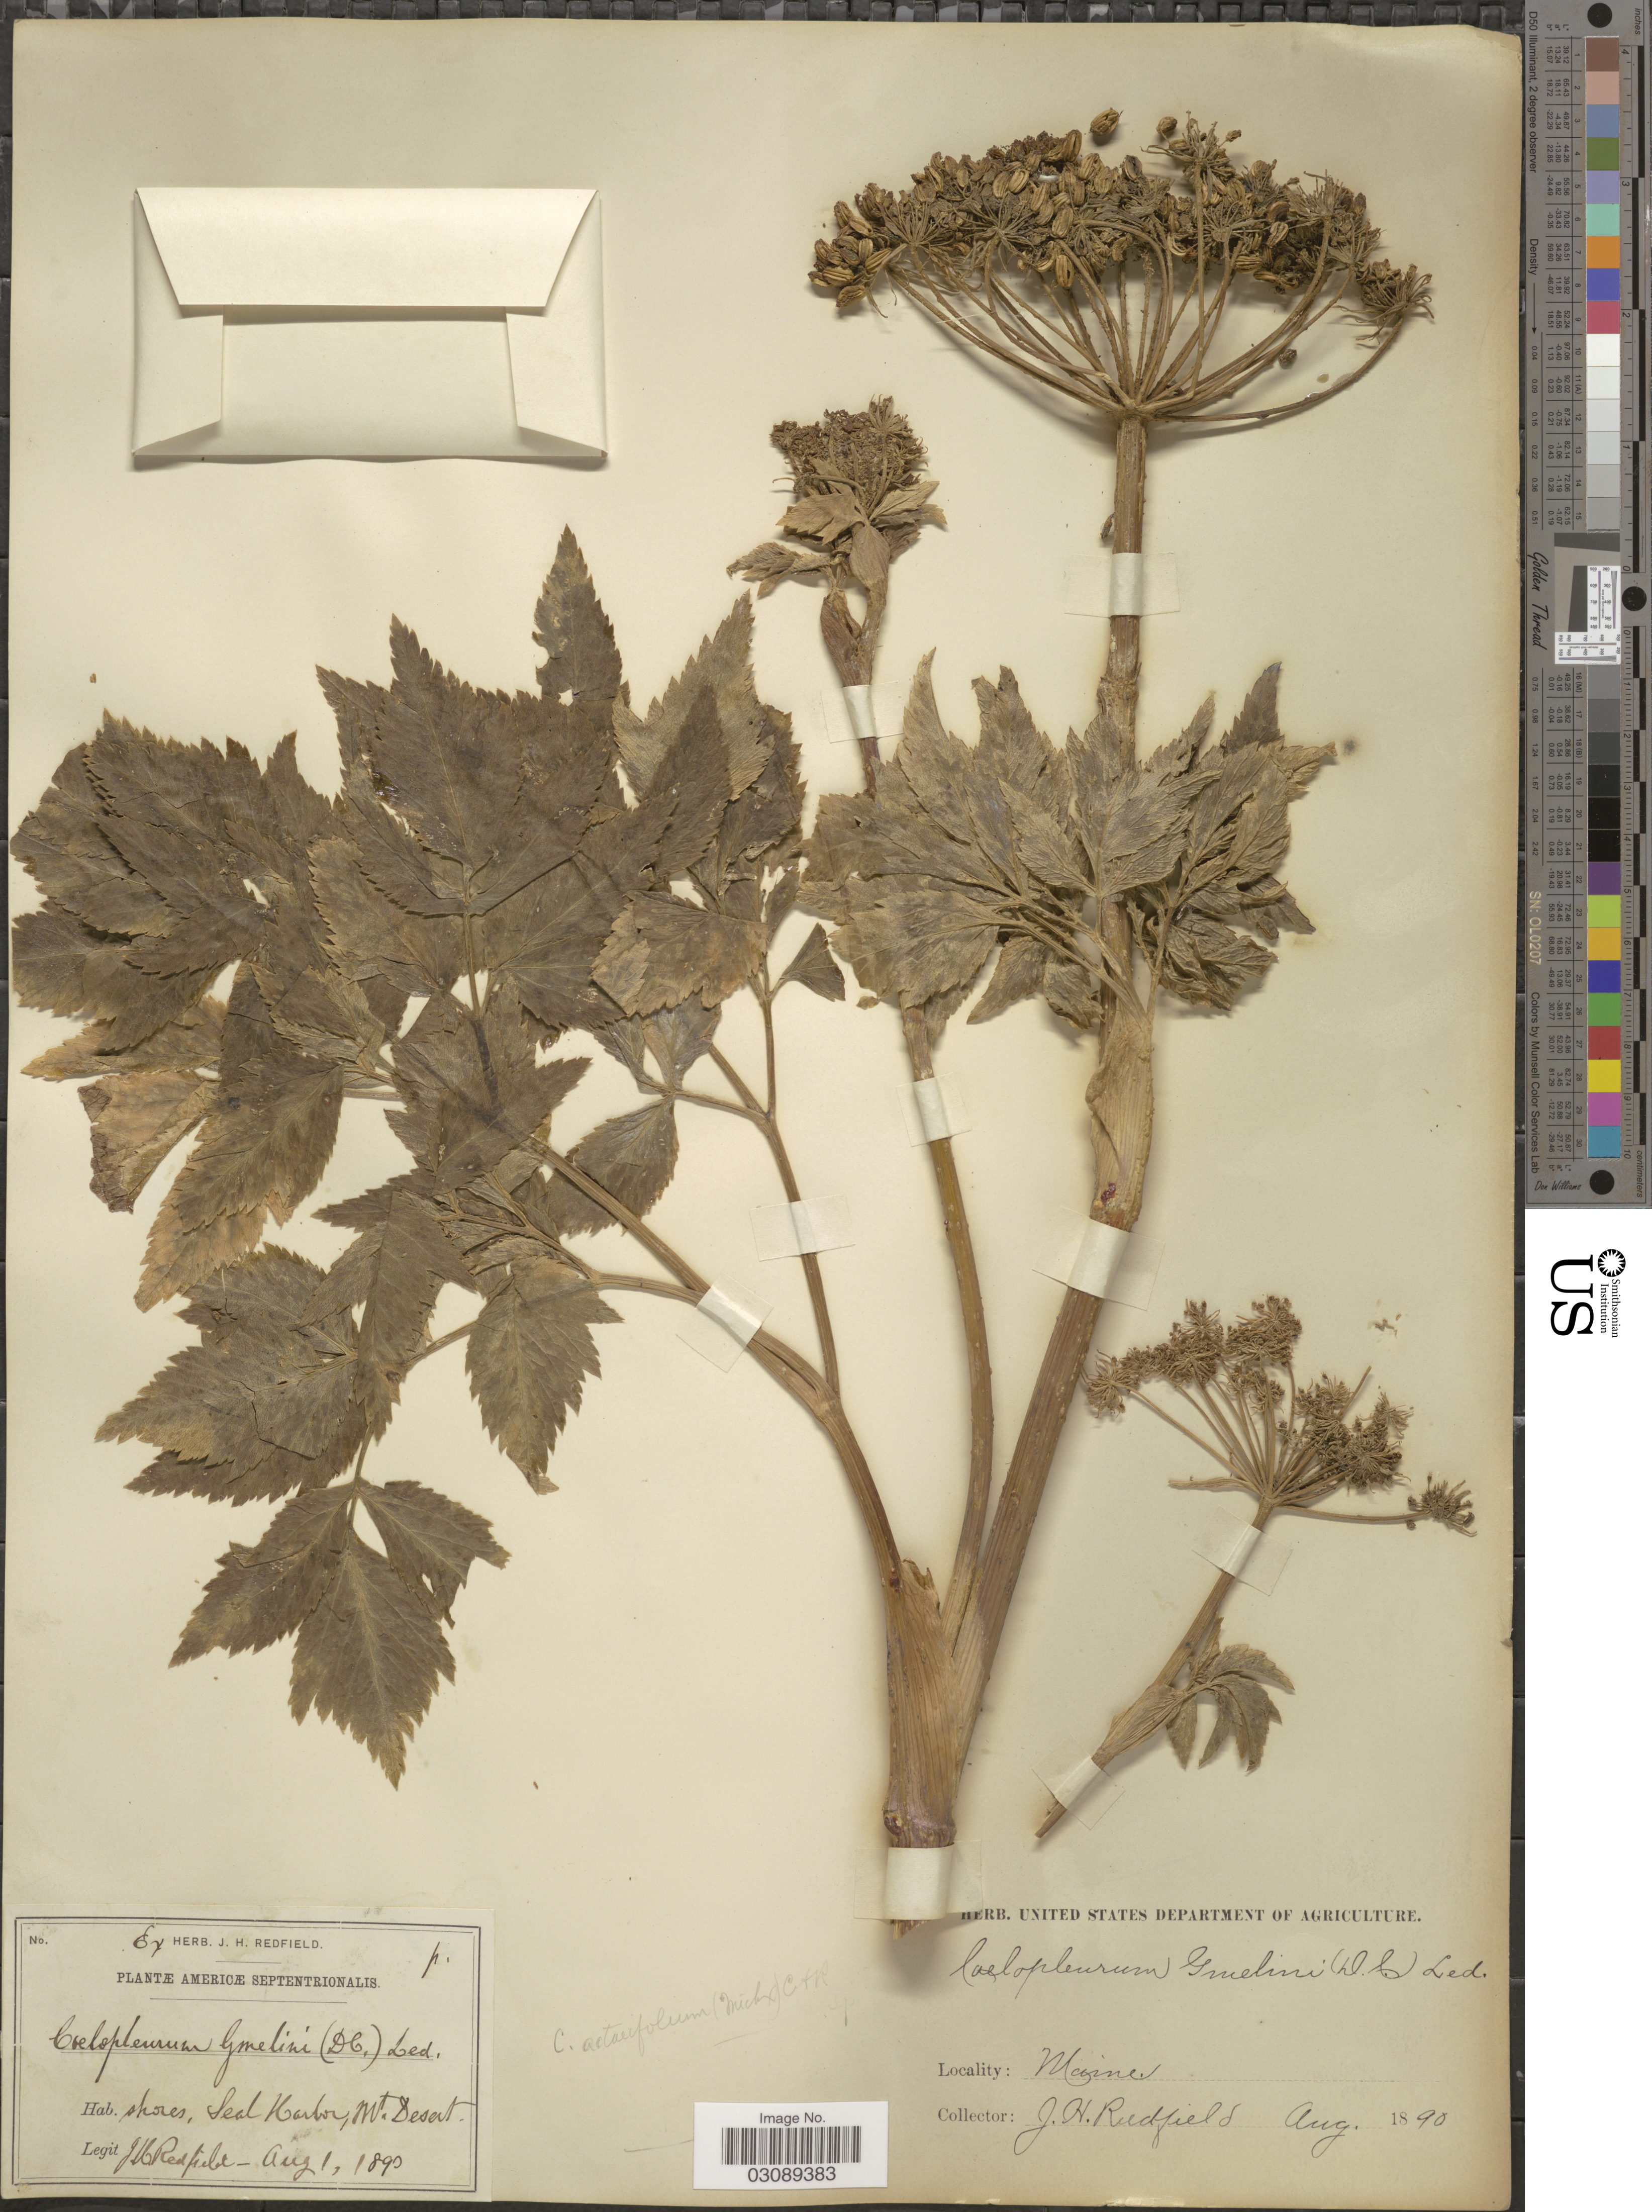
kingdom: Plantae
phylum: Tracheophyta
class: Magnoliopsida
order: Apiales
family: Apiaceae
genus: Coelopleurum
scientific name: Coelopleurum actaeifolium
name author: (Michx.) J.M. Coult. & Rose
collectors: J. Redfield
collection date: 1890-08-01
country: United States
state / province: Maine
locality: Shores, Seal Harbor, Mt. Desert.